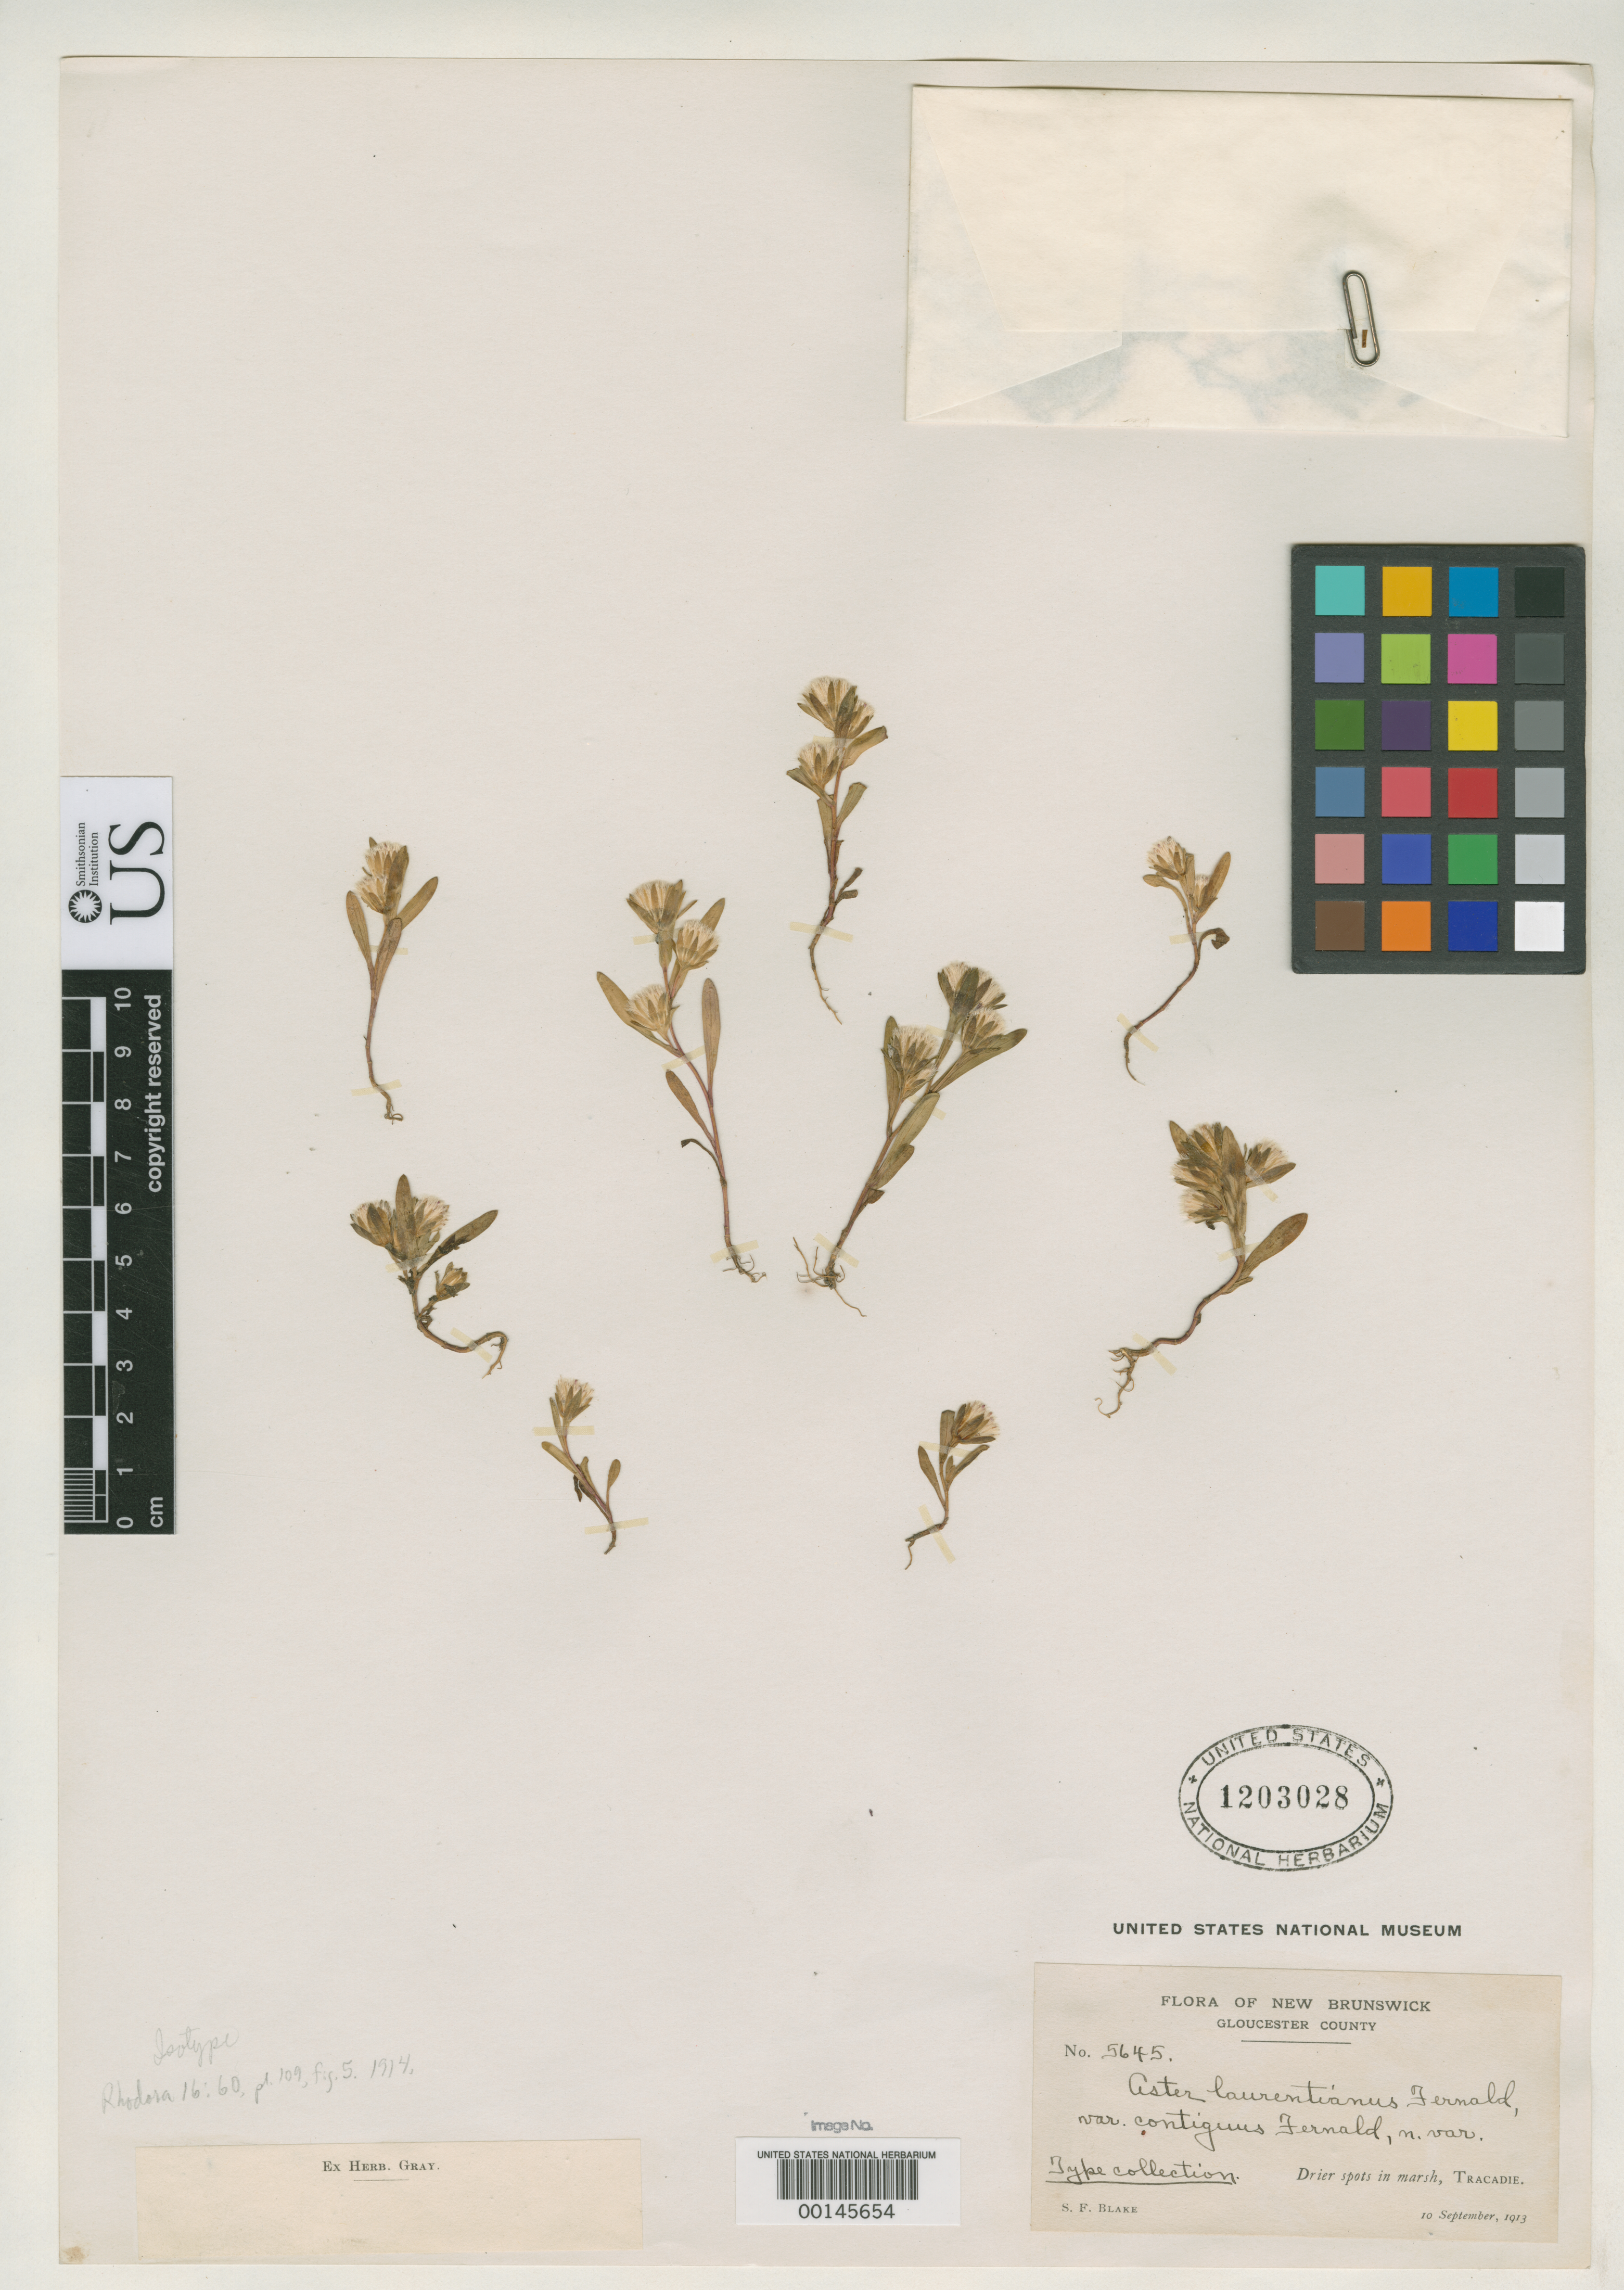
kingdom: Plantae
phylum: Tracheophyta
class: Magnoliopsida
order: Asterales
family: Asteraceae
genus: Aster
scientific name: Aster laurentianus var. contiguus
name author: Fernald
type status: Isotype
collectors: S. Blake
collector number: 5645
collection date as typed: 10 Sep 1913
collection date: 1913-09-10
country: Canada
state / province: New Brunswick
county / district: Gloucester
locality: Tracadie.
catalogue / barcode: US 1203028